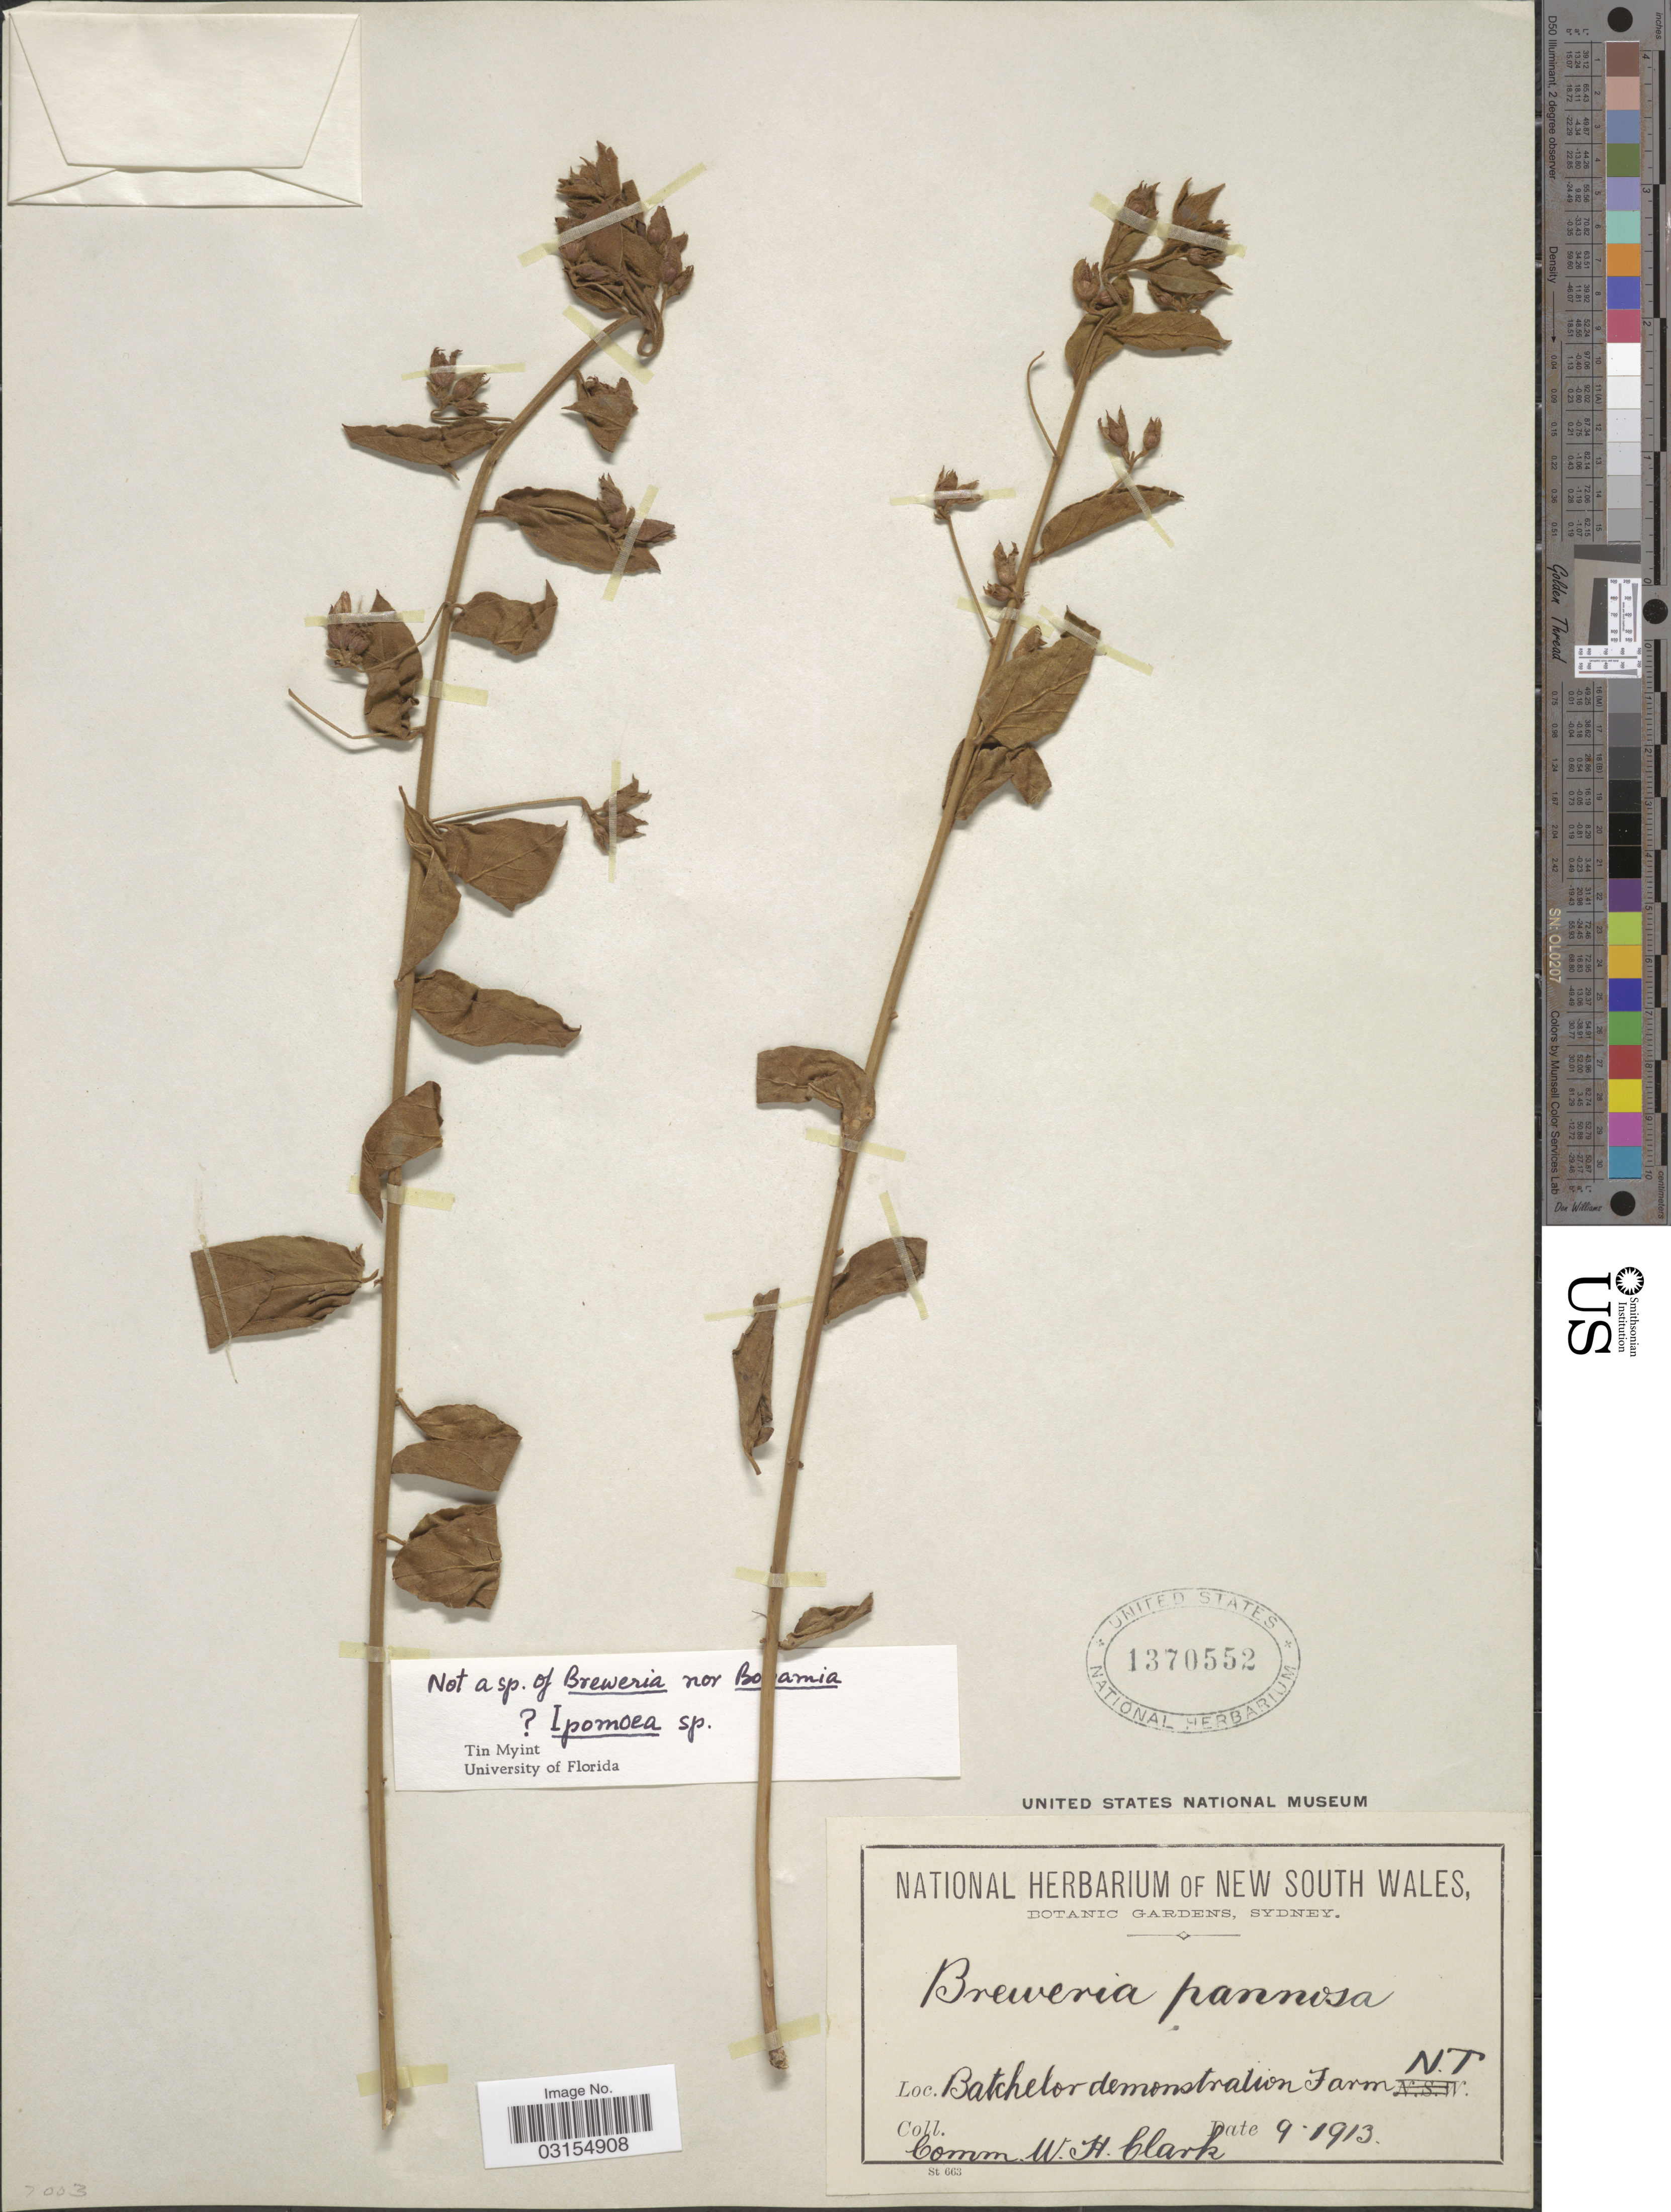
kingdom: Plantae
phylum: Tracheophyta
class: Magnoliopsida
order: Solanales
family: Convolvulaceae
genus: Ipomoea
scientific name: Ipomoea sp.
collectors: ex herb. of New South Wales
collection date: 1913-09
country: Australia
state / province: Northern Territory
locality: Batchelor demonstration Farm, N.T.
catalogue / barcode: US 1370552